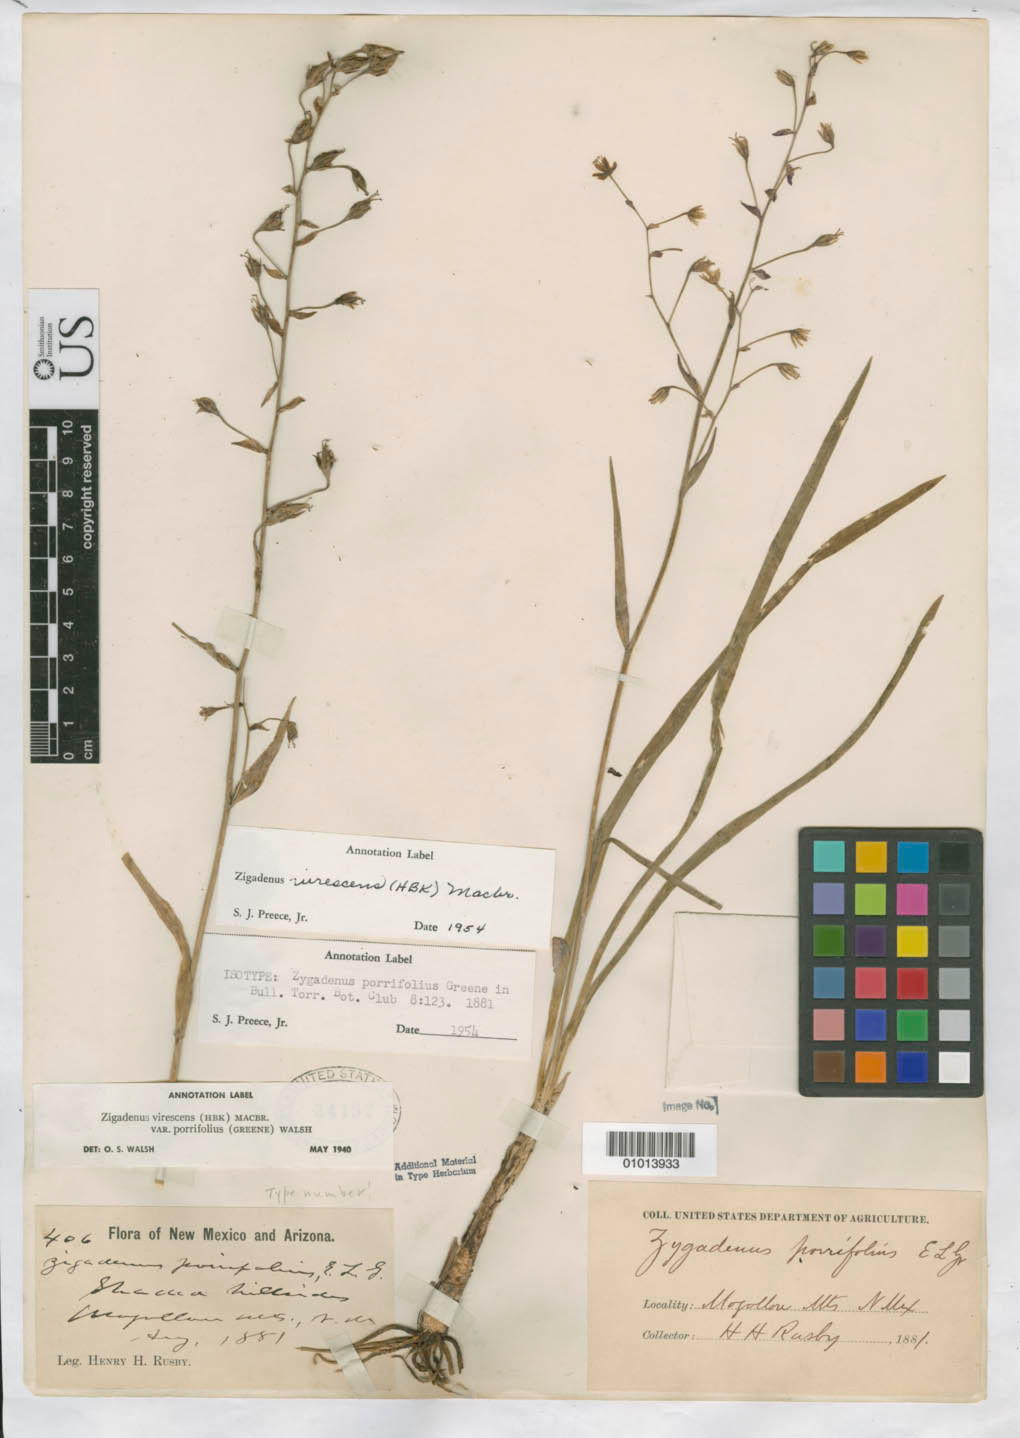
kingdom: Plantae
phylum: Tracheophyta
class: Liliopsida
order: Liliales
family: Melanthiaceae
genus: Zigadenus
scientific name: Zigadenus porrifolius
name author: Greene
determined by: Preece, S. J.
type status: Isotype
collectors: H. H. Rusby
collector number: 406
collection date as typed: Aug 1881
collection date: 1881-08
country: United States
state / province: New Mexico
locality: Mogollan mountains.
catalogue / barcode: US 34192